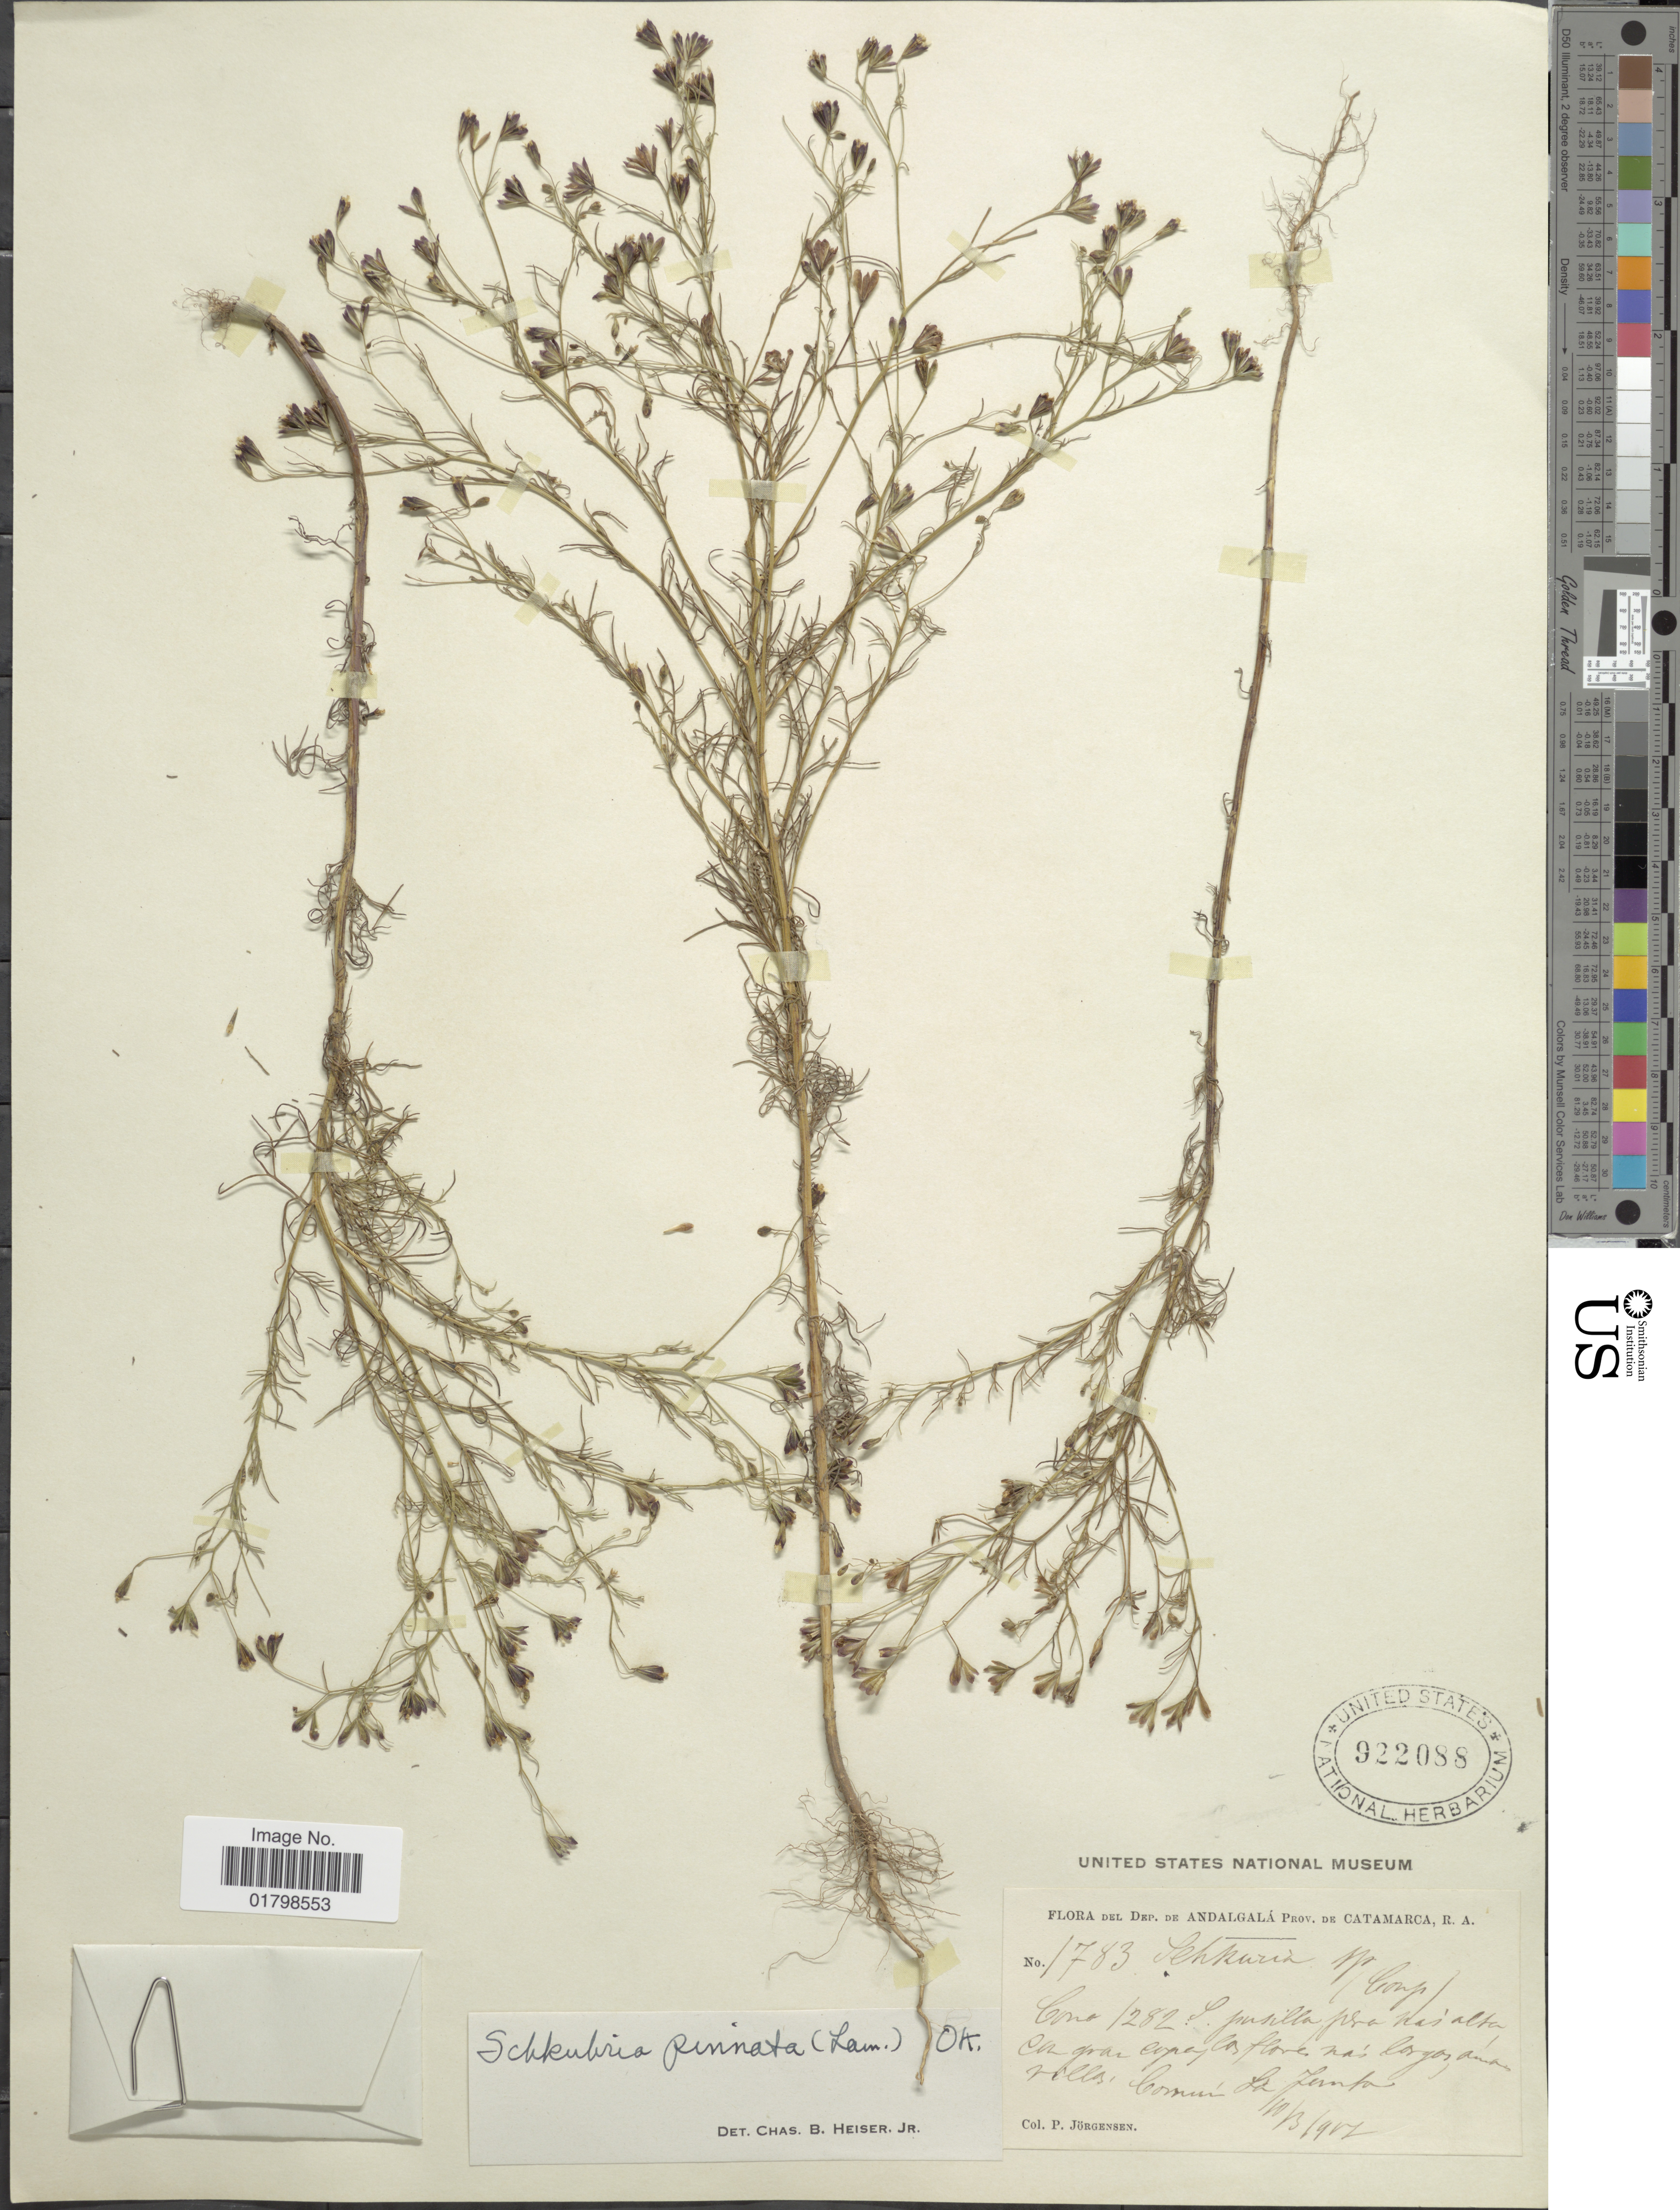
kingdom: Plantae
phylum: Tracheophyta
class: Magnoliopsida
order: Asterales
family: Asteraceae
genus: Schkuhria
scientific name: Schkuhria pinnata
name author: (Lam.) Kuntze ex Thell.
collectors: P. Jörgensen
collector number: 1783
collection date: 1907-03-10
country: Argentina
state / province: Catamarca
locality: Dep. de Andalgala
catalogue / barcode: US 922088